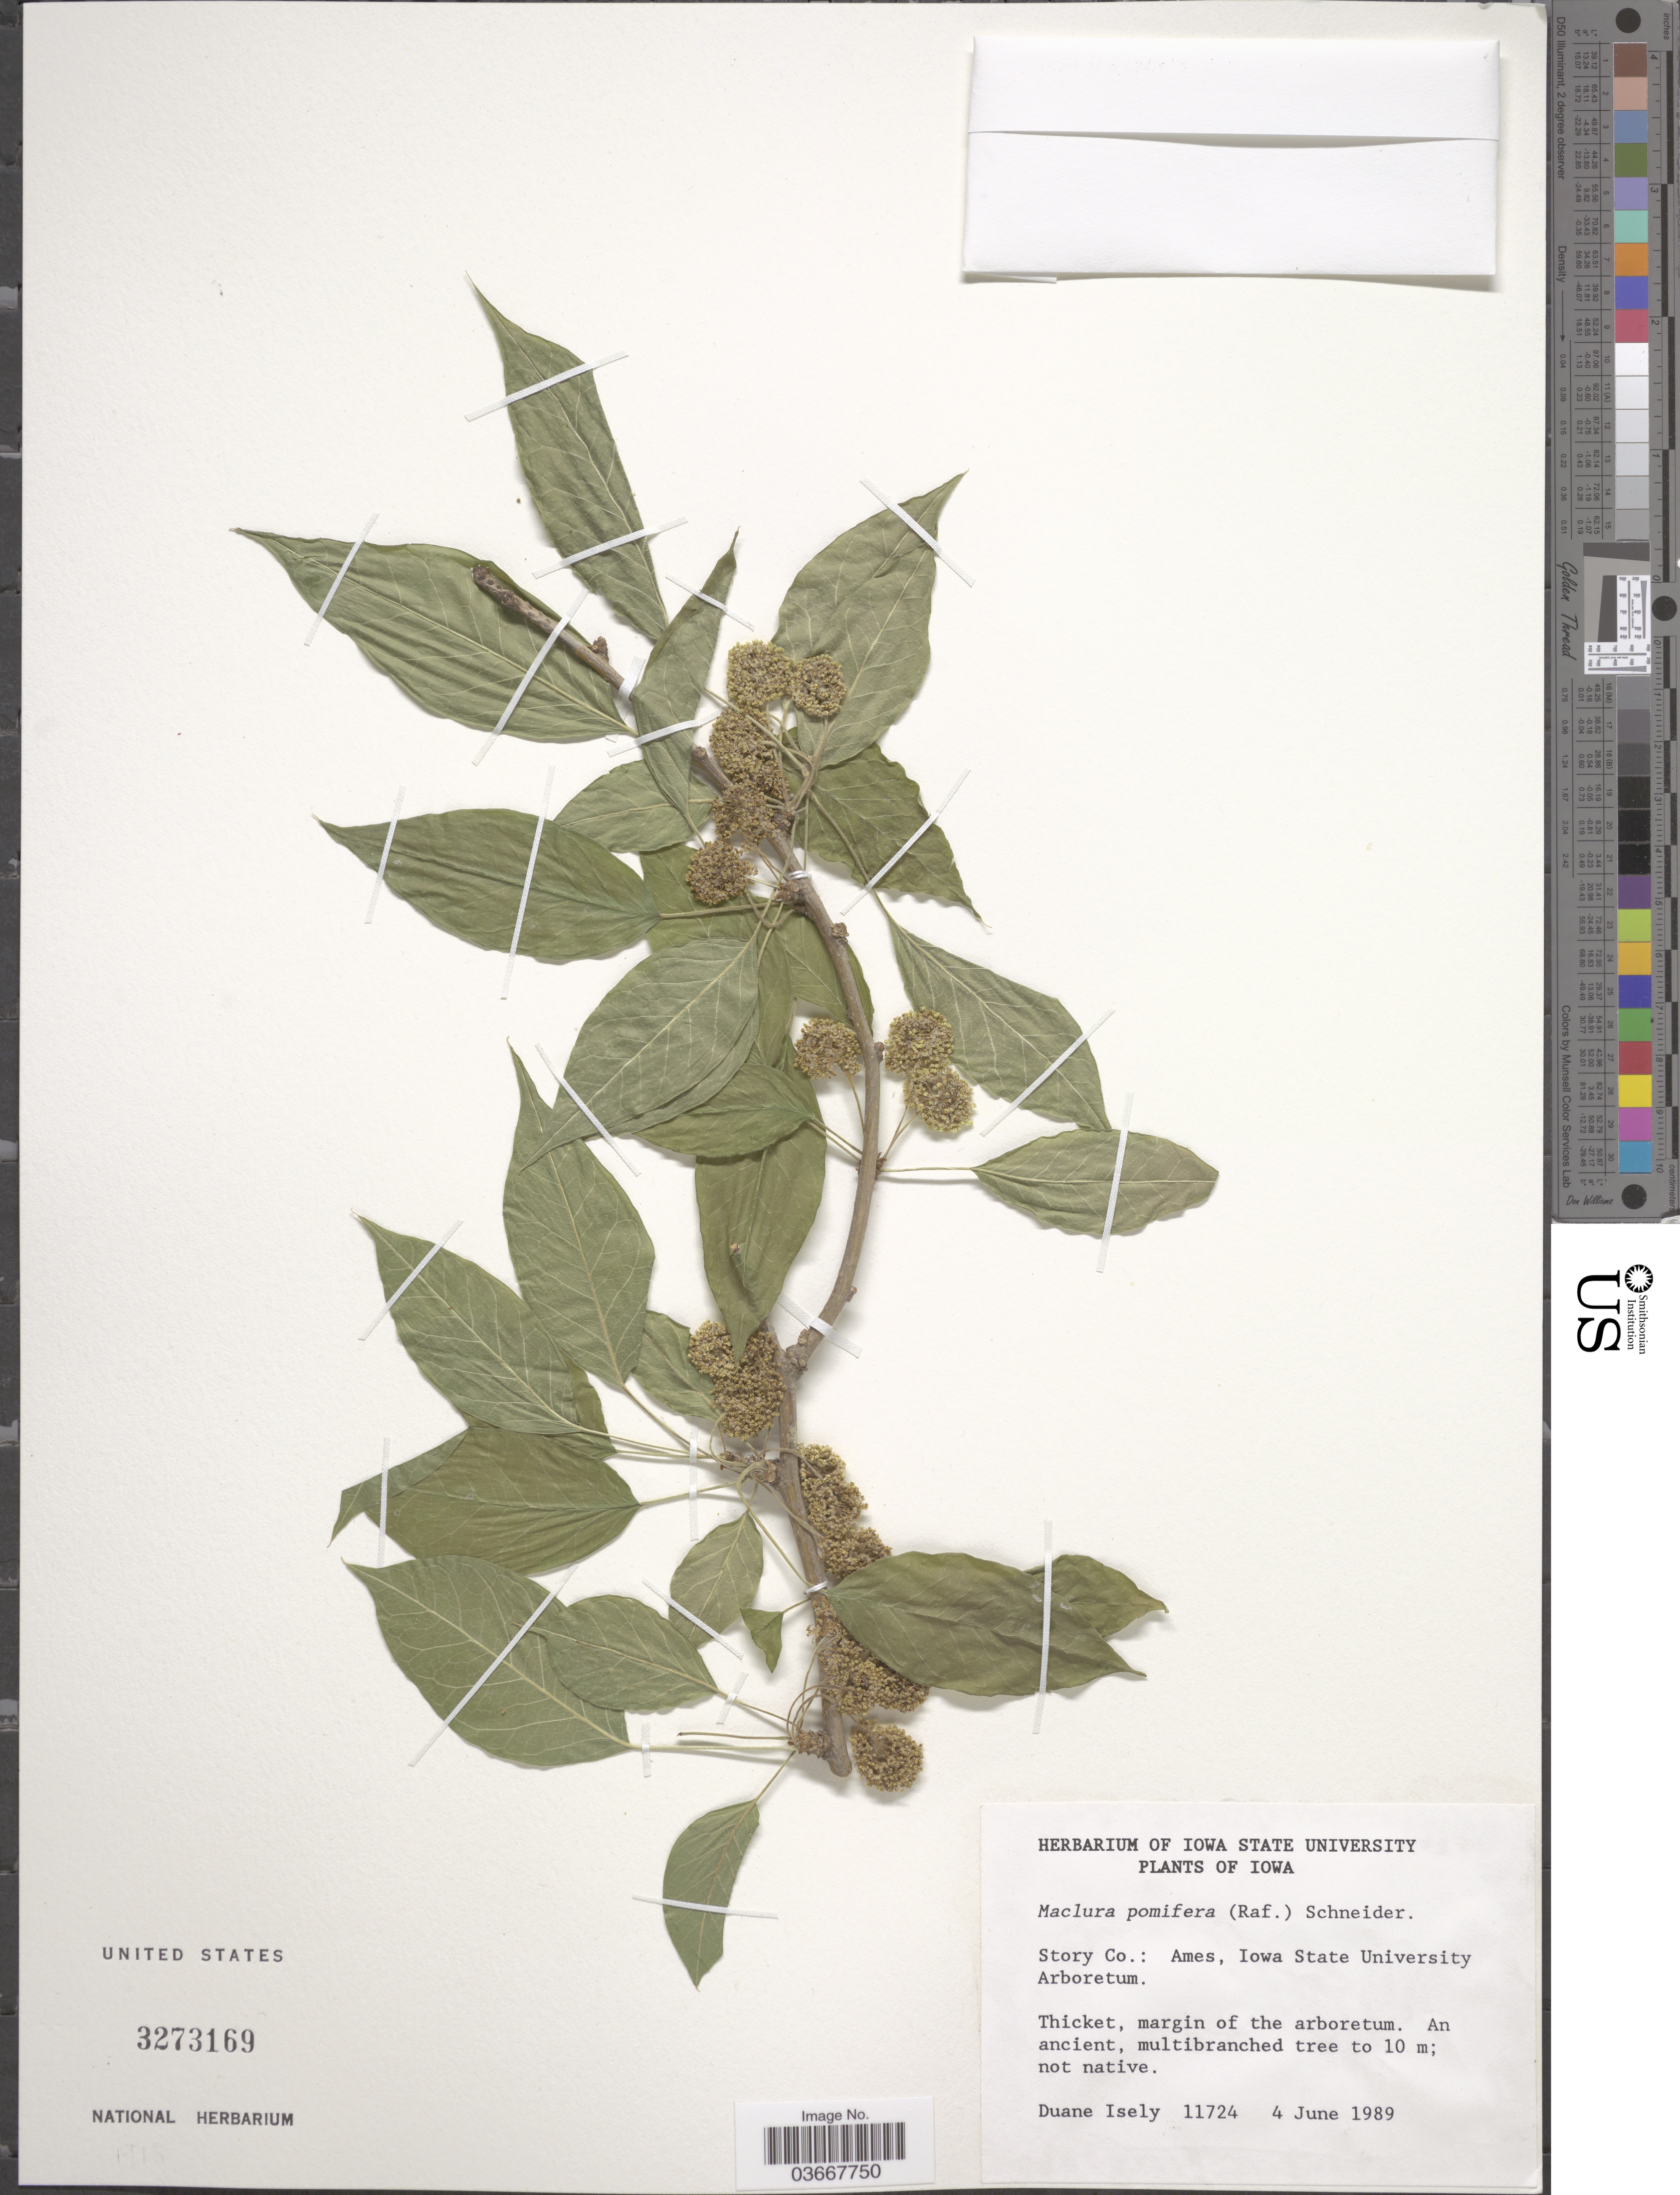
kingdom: Plantae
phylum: Tracheophyta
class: Magnoliopsida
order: Rosales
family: Moraceae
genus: Maclura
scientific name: Maclura pomifera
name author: (Raf.) C.K. Schneid.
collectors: D. Isely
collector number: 11724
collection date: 1989-06-04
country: United States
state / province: Iowa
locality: Story Co.: Ames, Iowa State University Arboretum.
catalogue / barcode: US 3273169